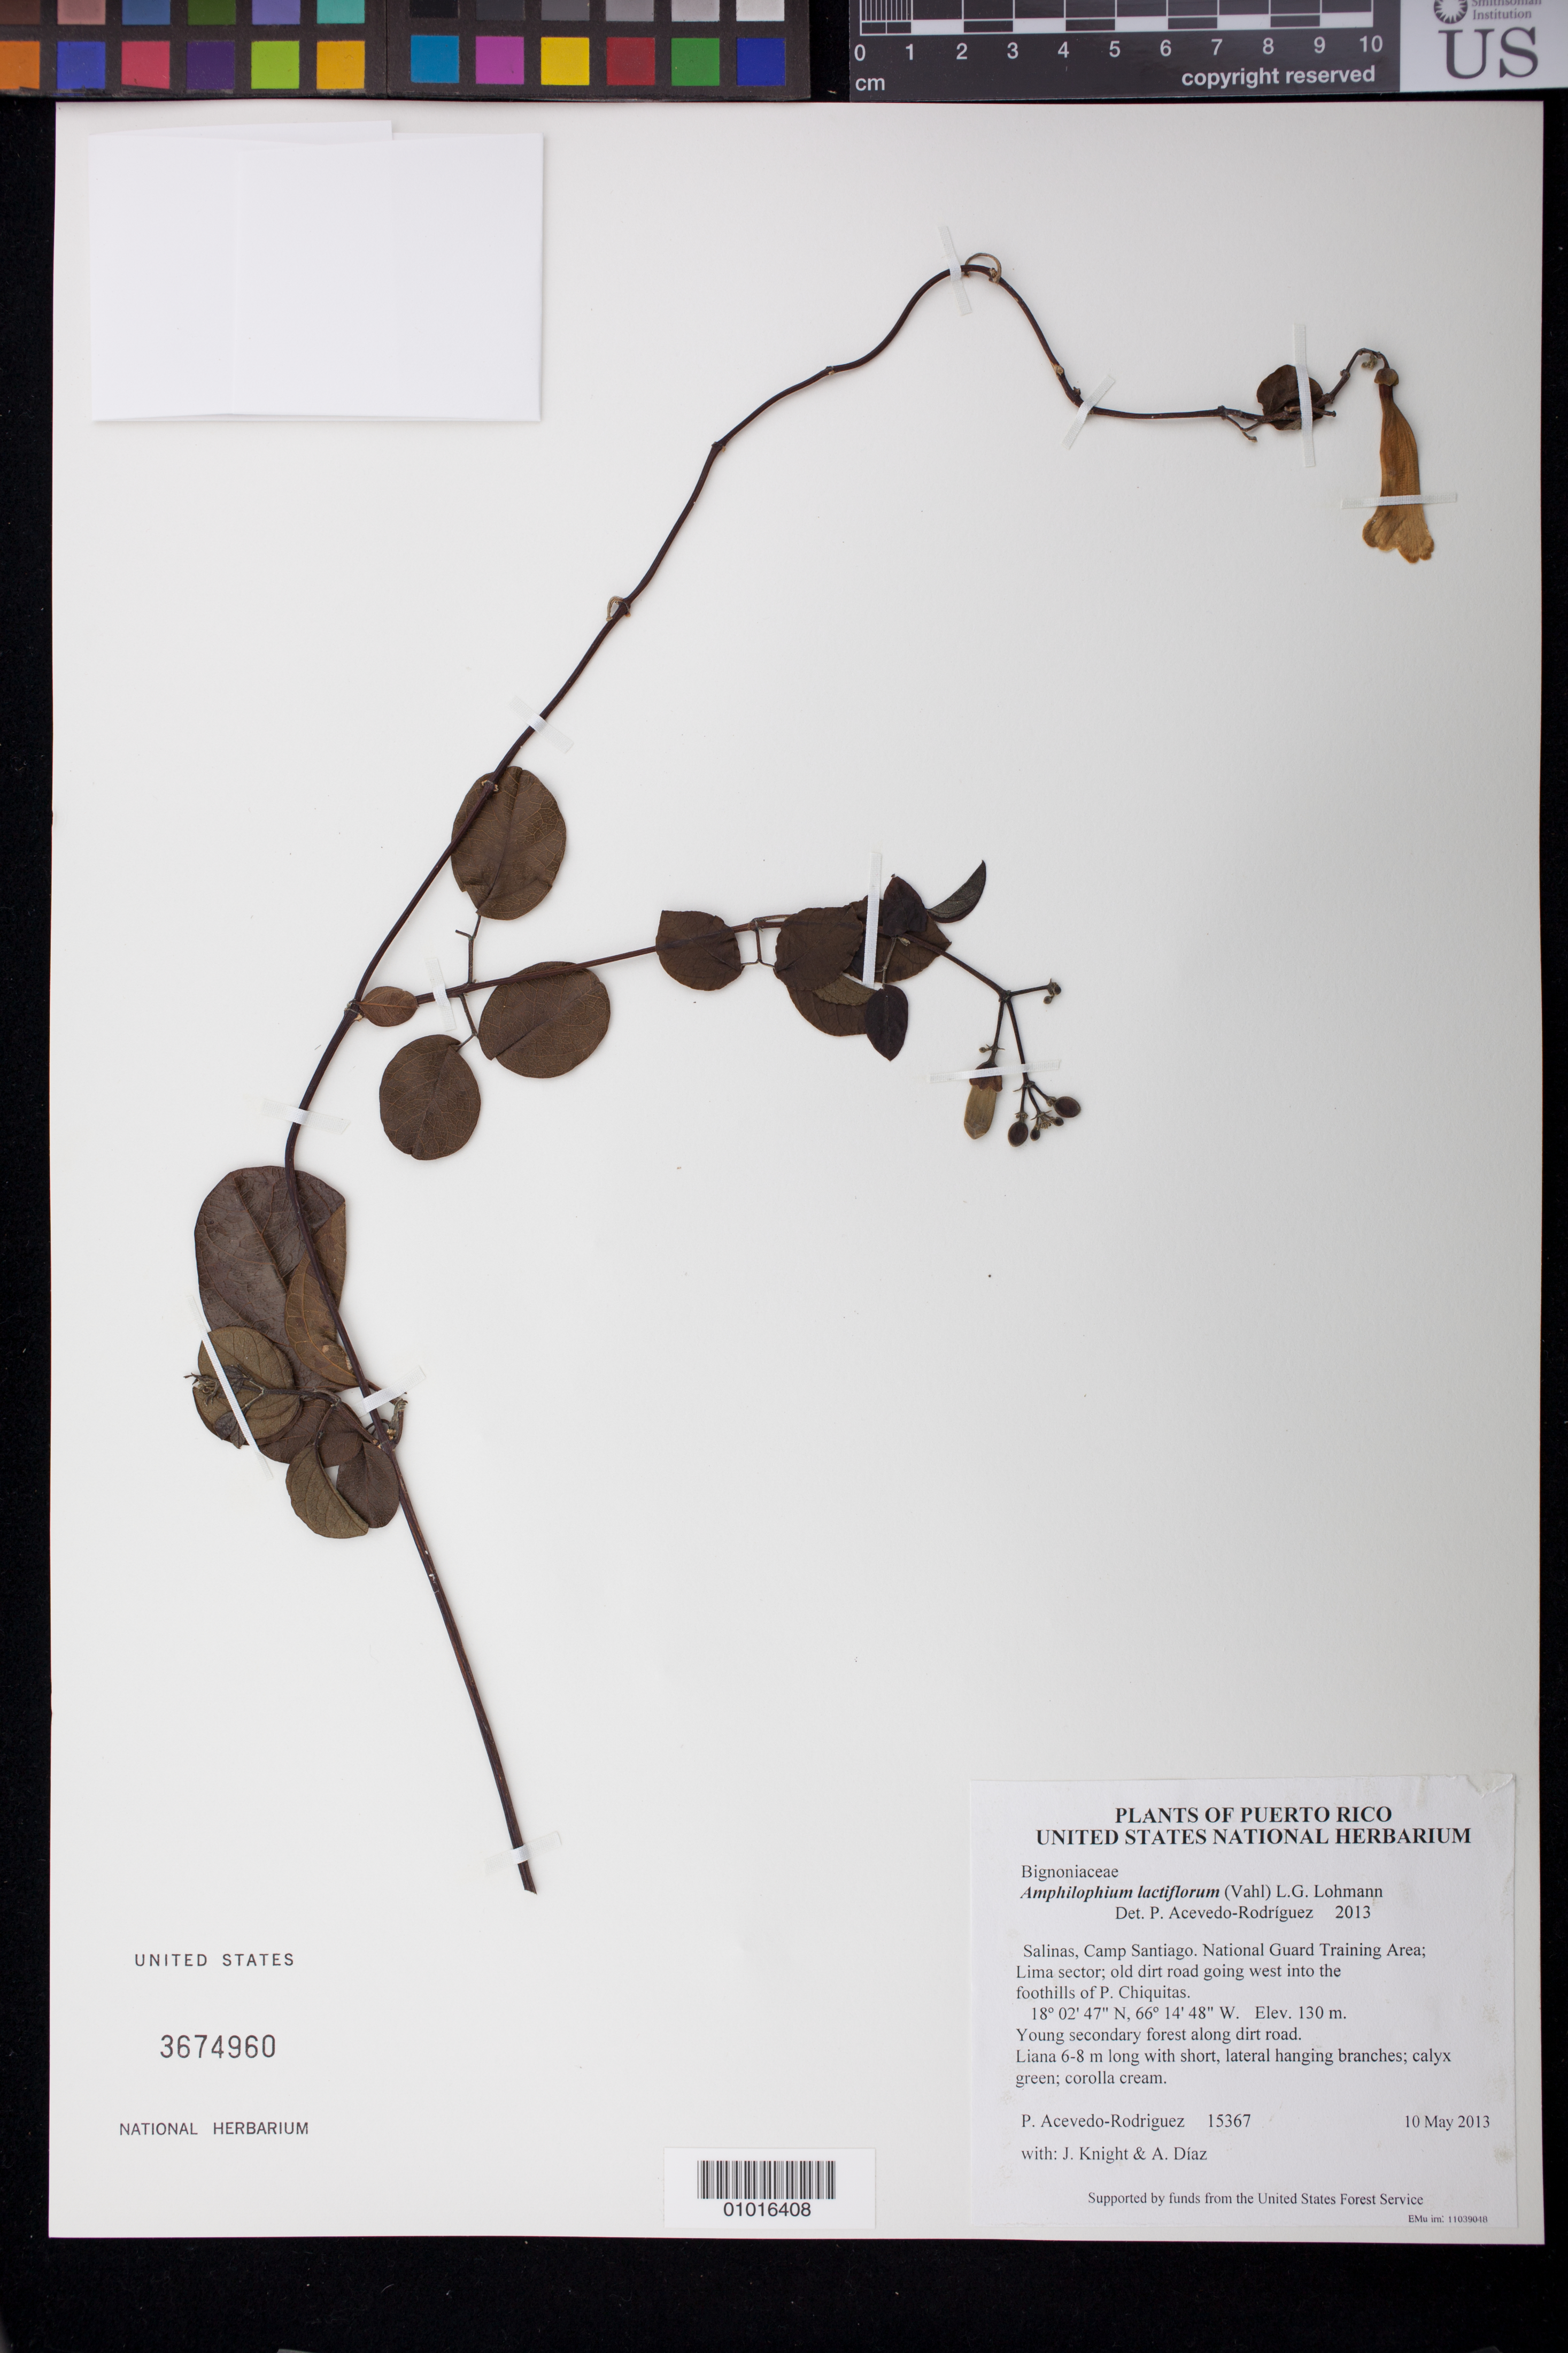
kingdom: Plantae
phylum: Tracheophyta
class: Magnoliopsida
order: Lamiales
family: Bignoniaceae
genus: Amphilophium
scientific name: Amphilophium lactiflorum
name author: (Vahl) L.G. Lohmann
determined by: Acevedo-Rodríguez, P., (BOT), Smithsonian Institution - National Museum of Natural History (UNITED STATES)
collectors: P. Acevedo-Rodr., J. Knight & A. Díaz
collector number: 15367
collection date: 2013-05-10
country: Puerto Rico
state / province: Salinas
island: Puerto Rico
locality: Camp Santiago. National Guard Training Area; Lima sector; old dirt road going west into the foothills of P. Chiquitas.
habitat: Young secondary forest along dirt road.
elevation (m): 130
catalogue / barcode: US 3674960